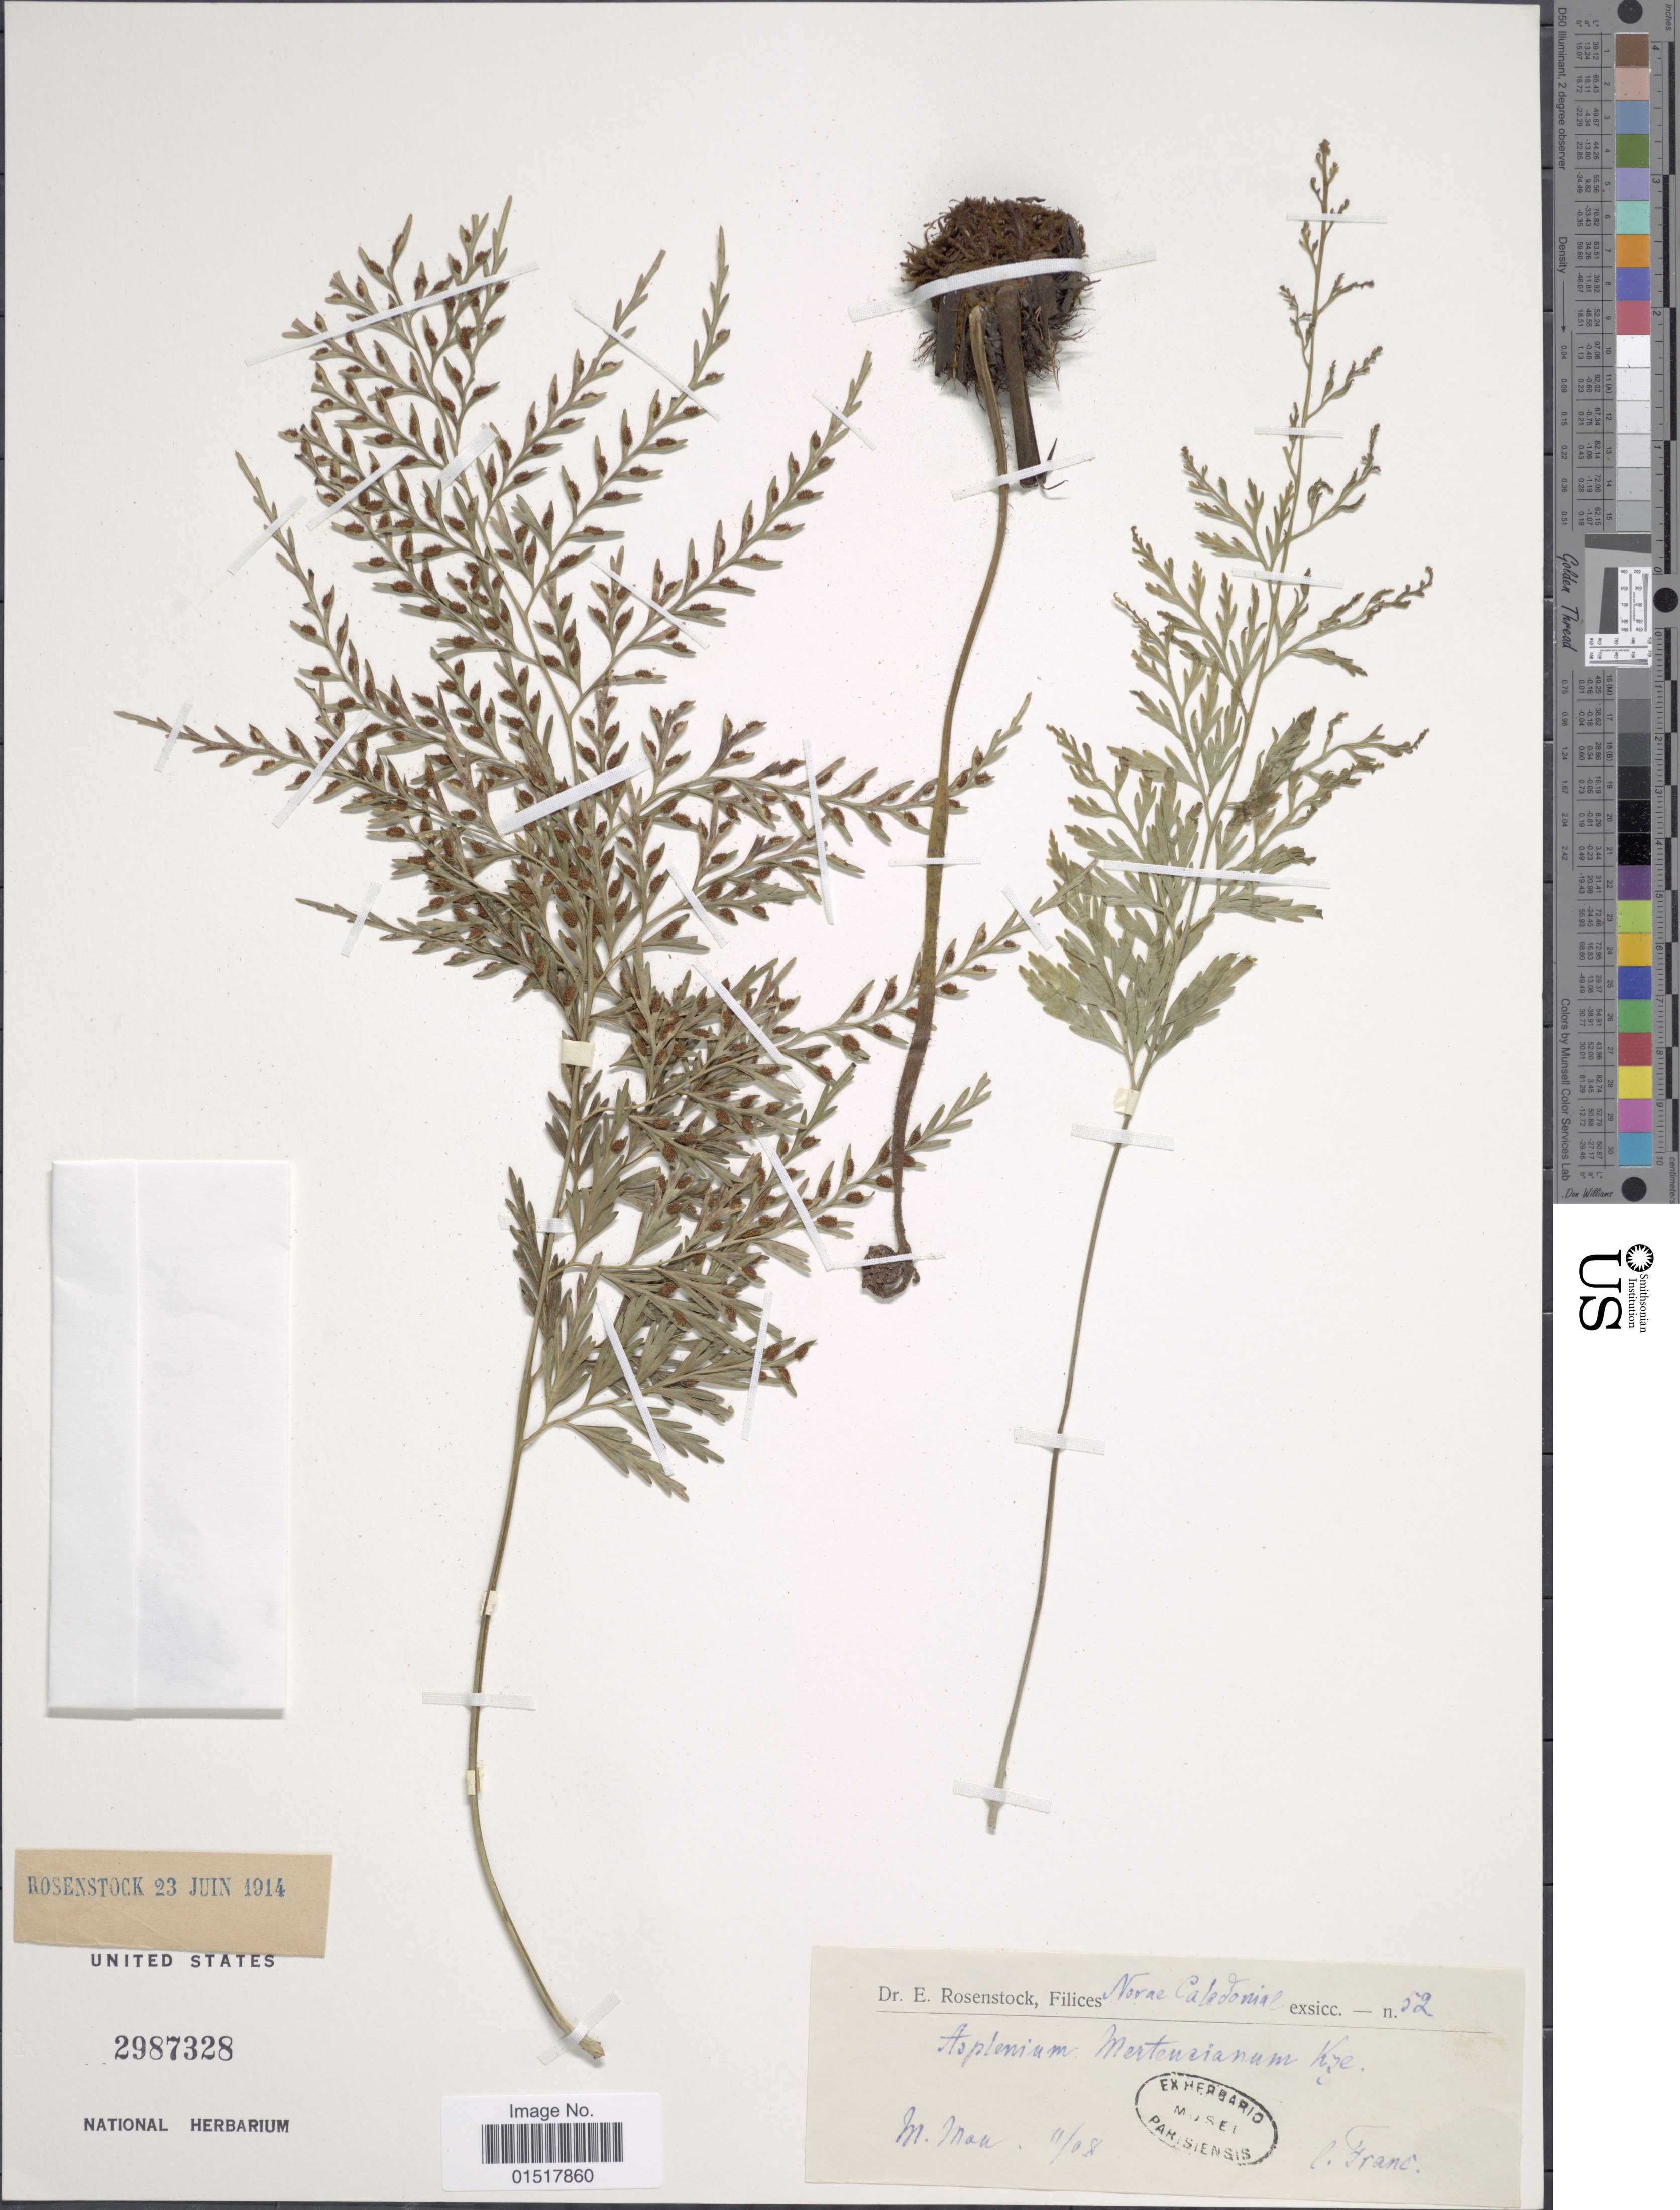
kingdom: Plantae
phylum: Tracheophyta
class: Polypodiopsida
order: Polypodiales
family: Aspleniaceae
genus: Asplenium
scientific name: Asplenium mertensianum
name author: Kunze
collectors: Franc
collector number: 52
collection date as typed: Transcribed d/m/y: /11/8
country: New Caledonia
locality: Mont Mou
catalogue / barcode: US 2987328